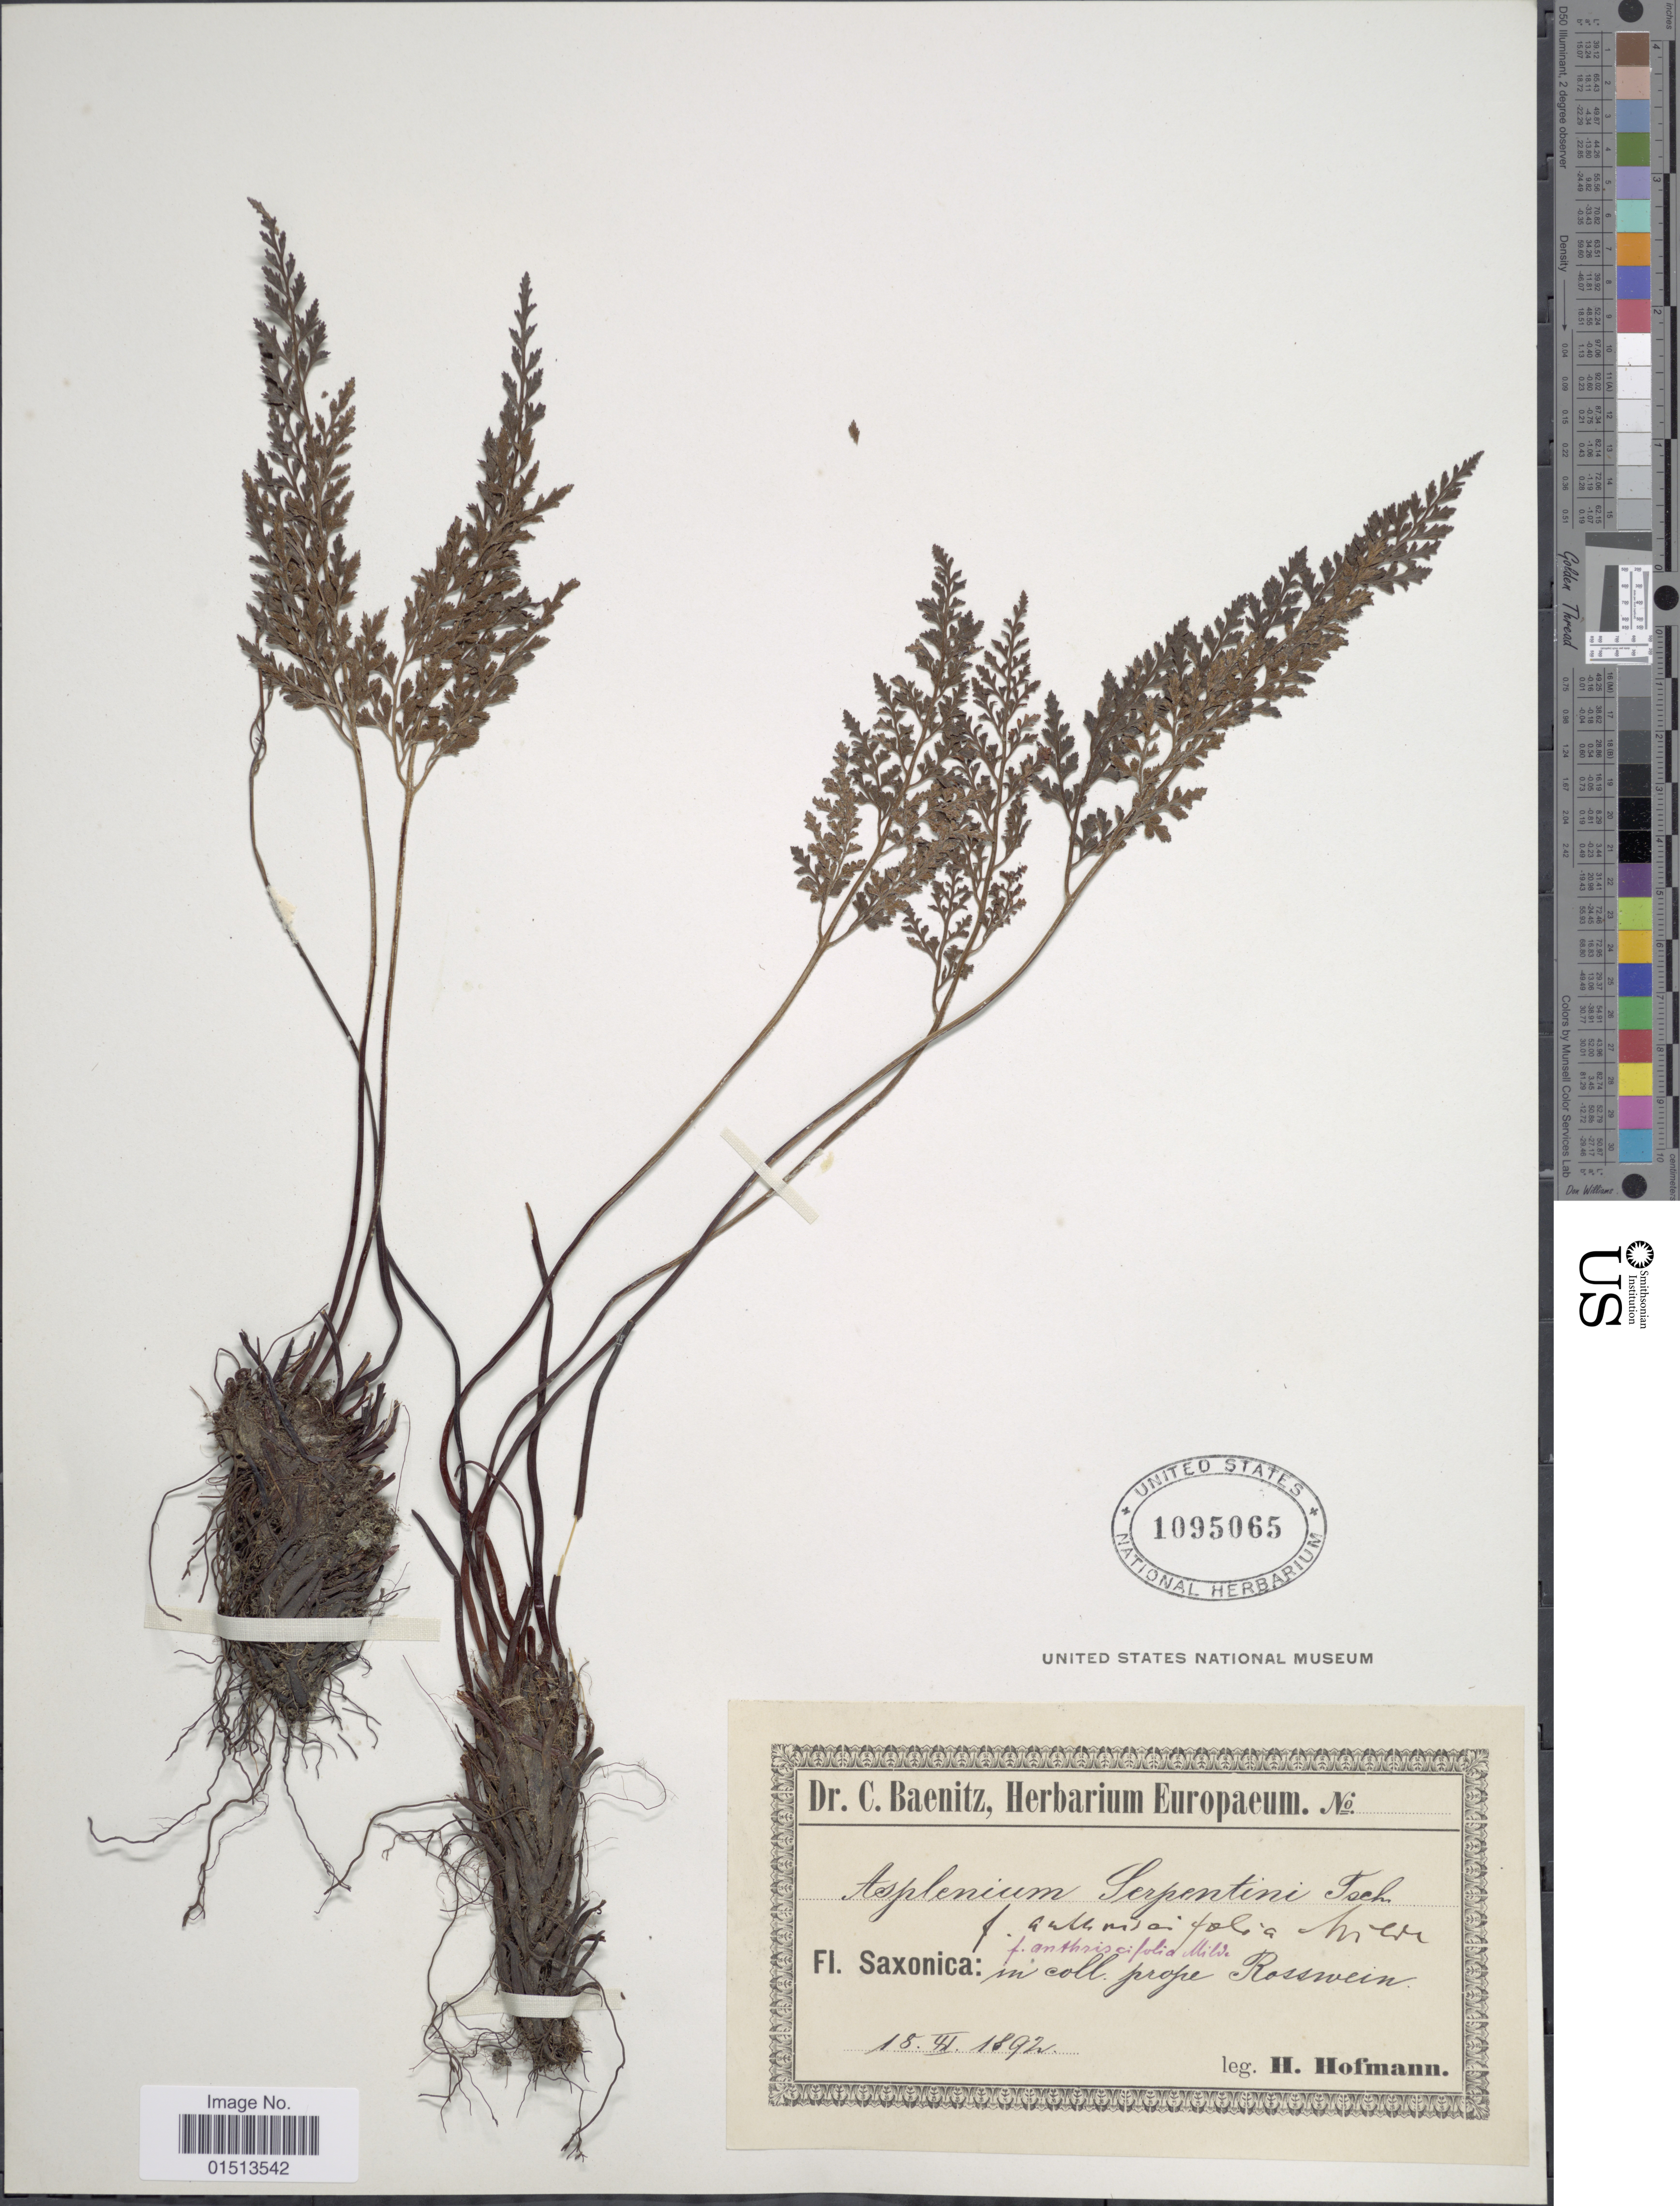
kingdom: Plantae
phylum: Tracheophyta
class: Polypodiopsida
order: Polypodiales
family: Aspleniaceae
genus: Asplenium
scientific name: Asplenium adiantum-nigrum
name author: L.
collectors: H. Hofmann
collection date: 1892-03-18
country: Germany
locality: Fl. Saxonica: in coll. prope Rosswein.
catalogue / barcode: US 1095065